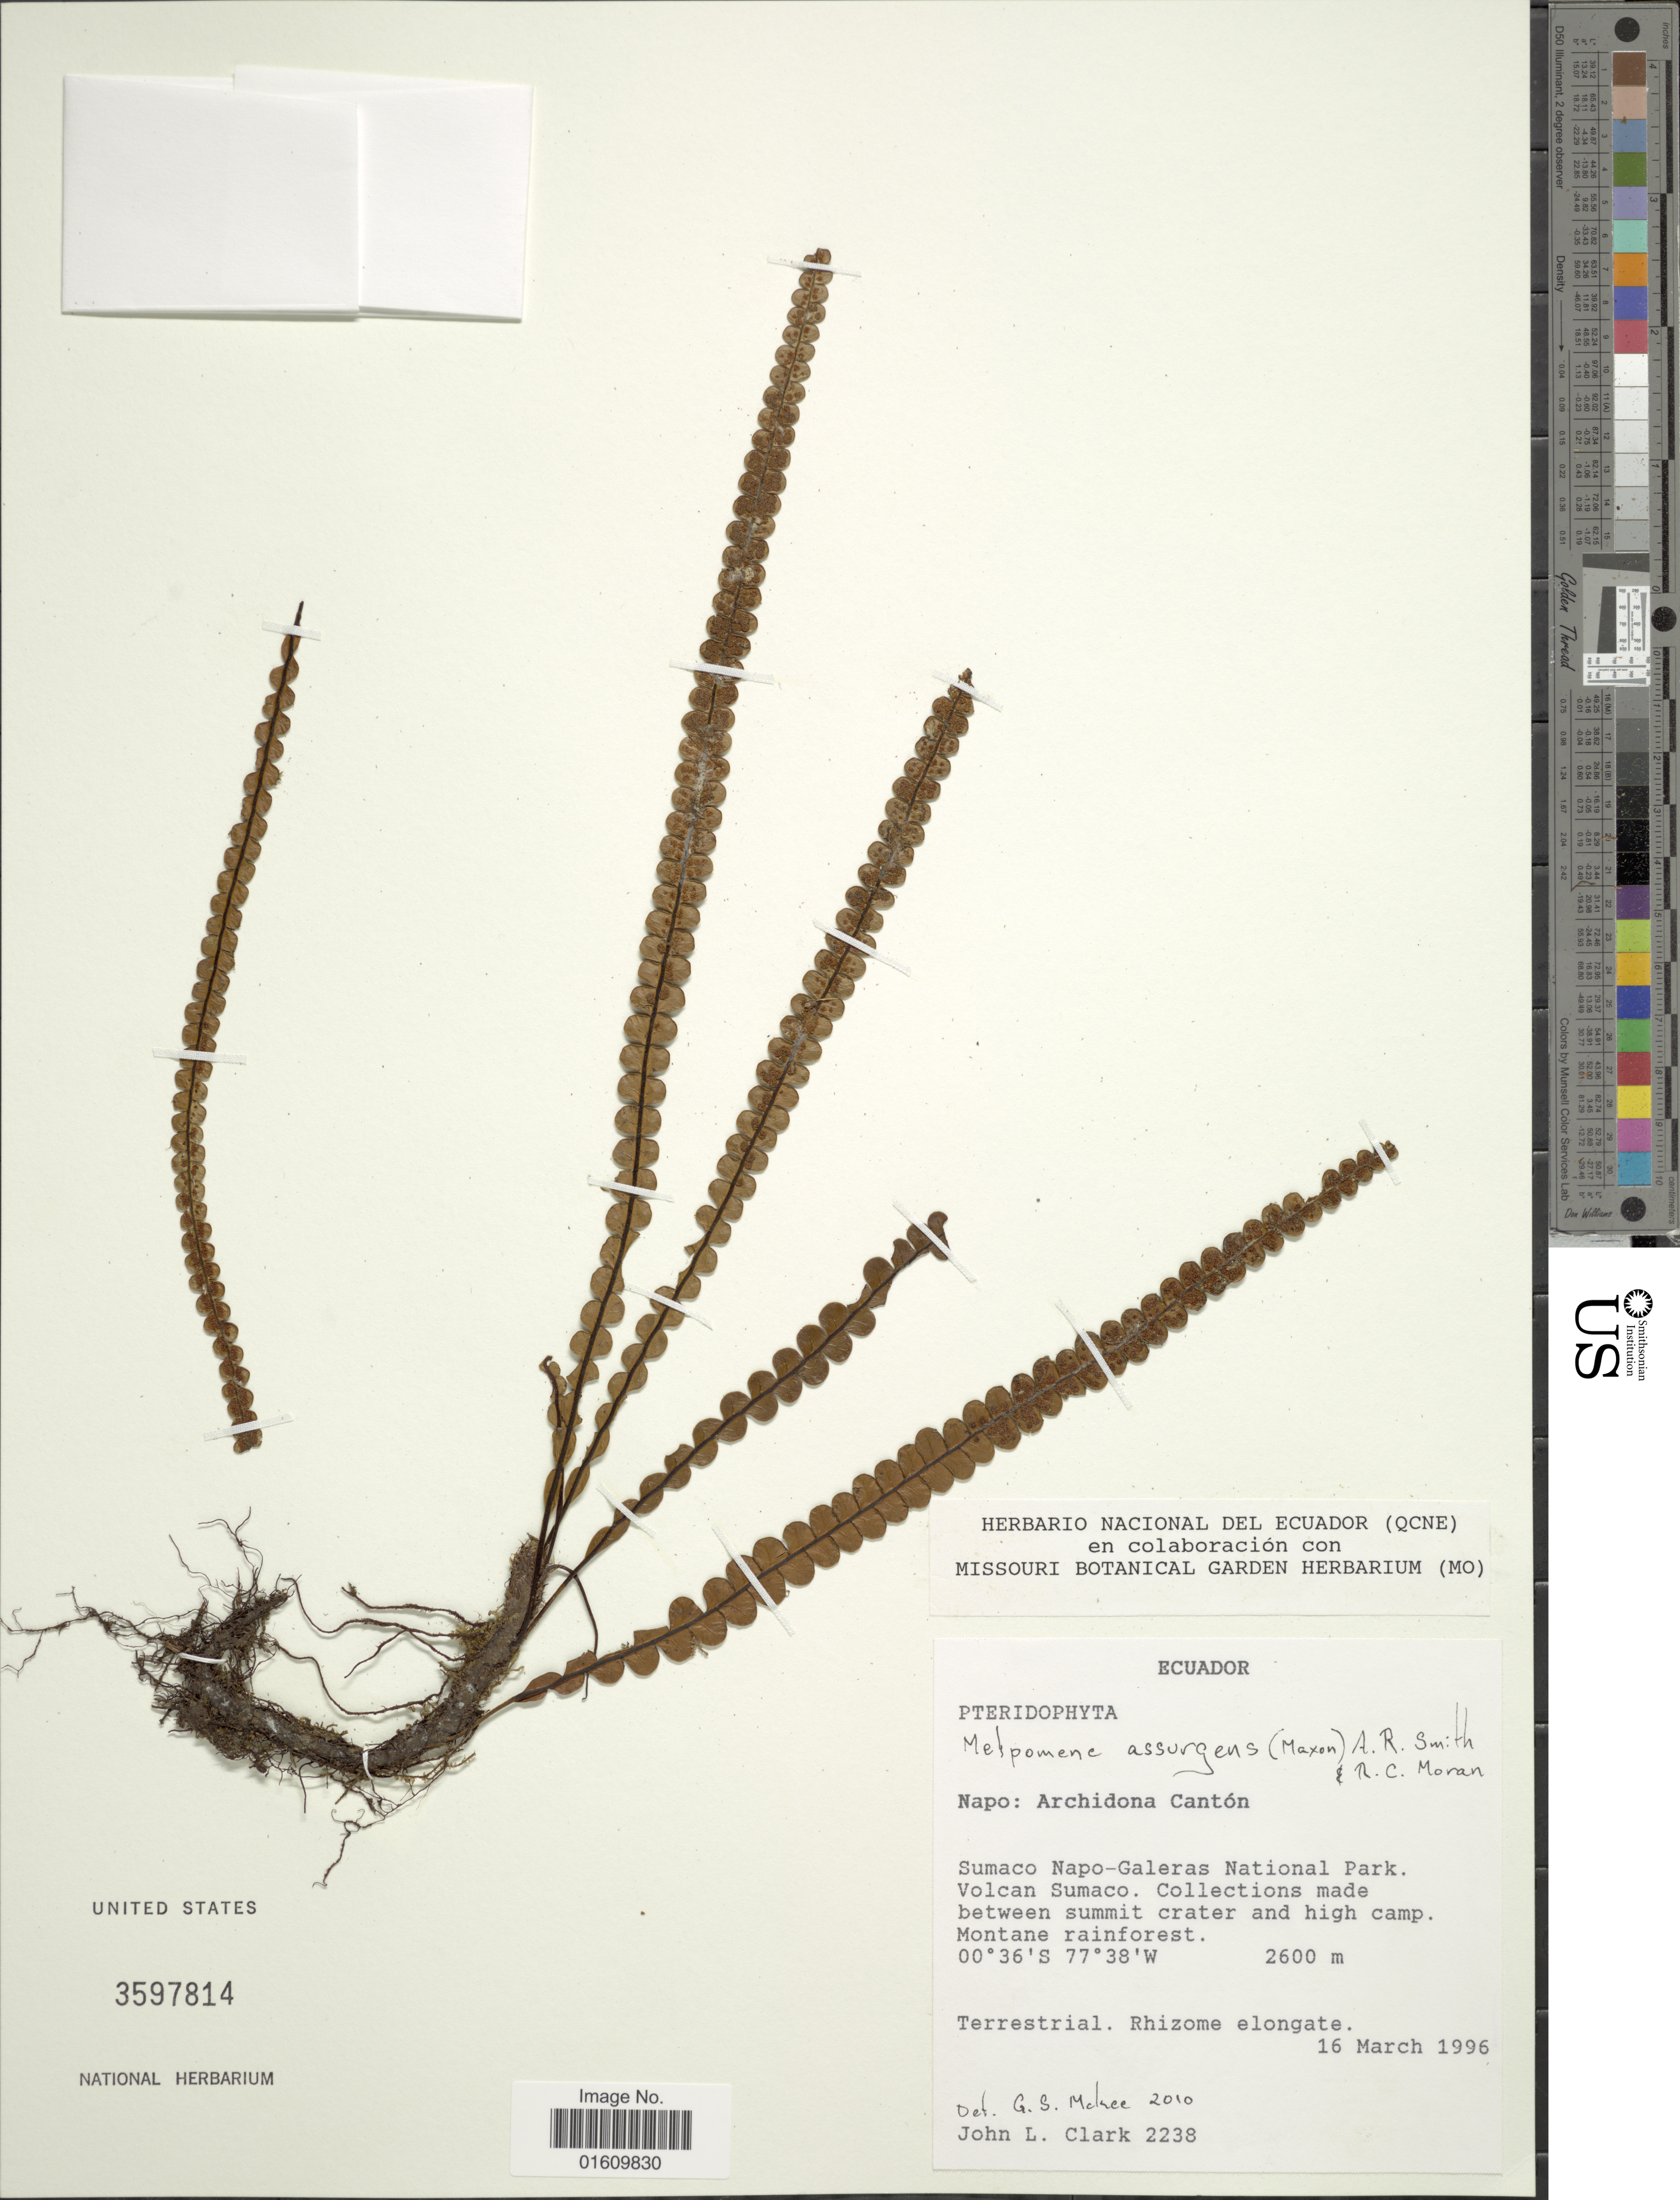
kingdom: Plantae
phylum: Tracheophyta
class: Polypodiopsida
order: Polypodiales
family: Polypodiaceae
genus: Melpomene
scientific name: Melpomene assurgens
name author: (Maxon) A.R. Sm. & R.C. Moran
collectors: J. L. Clark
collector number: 2238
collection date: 1996-03-16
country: Ecuador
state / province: Napo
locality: Napo: Archidona Canton, Sumaco Napo - Galeras National Park,Volcan Suamco, Collections made between summit crater and high camp.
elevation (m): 2600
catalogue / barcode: US 3597814